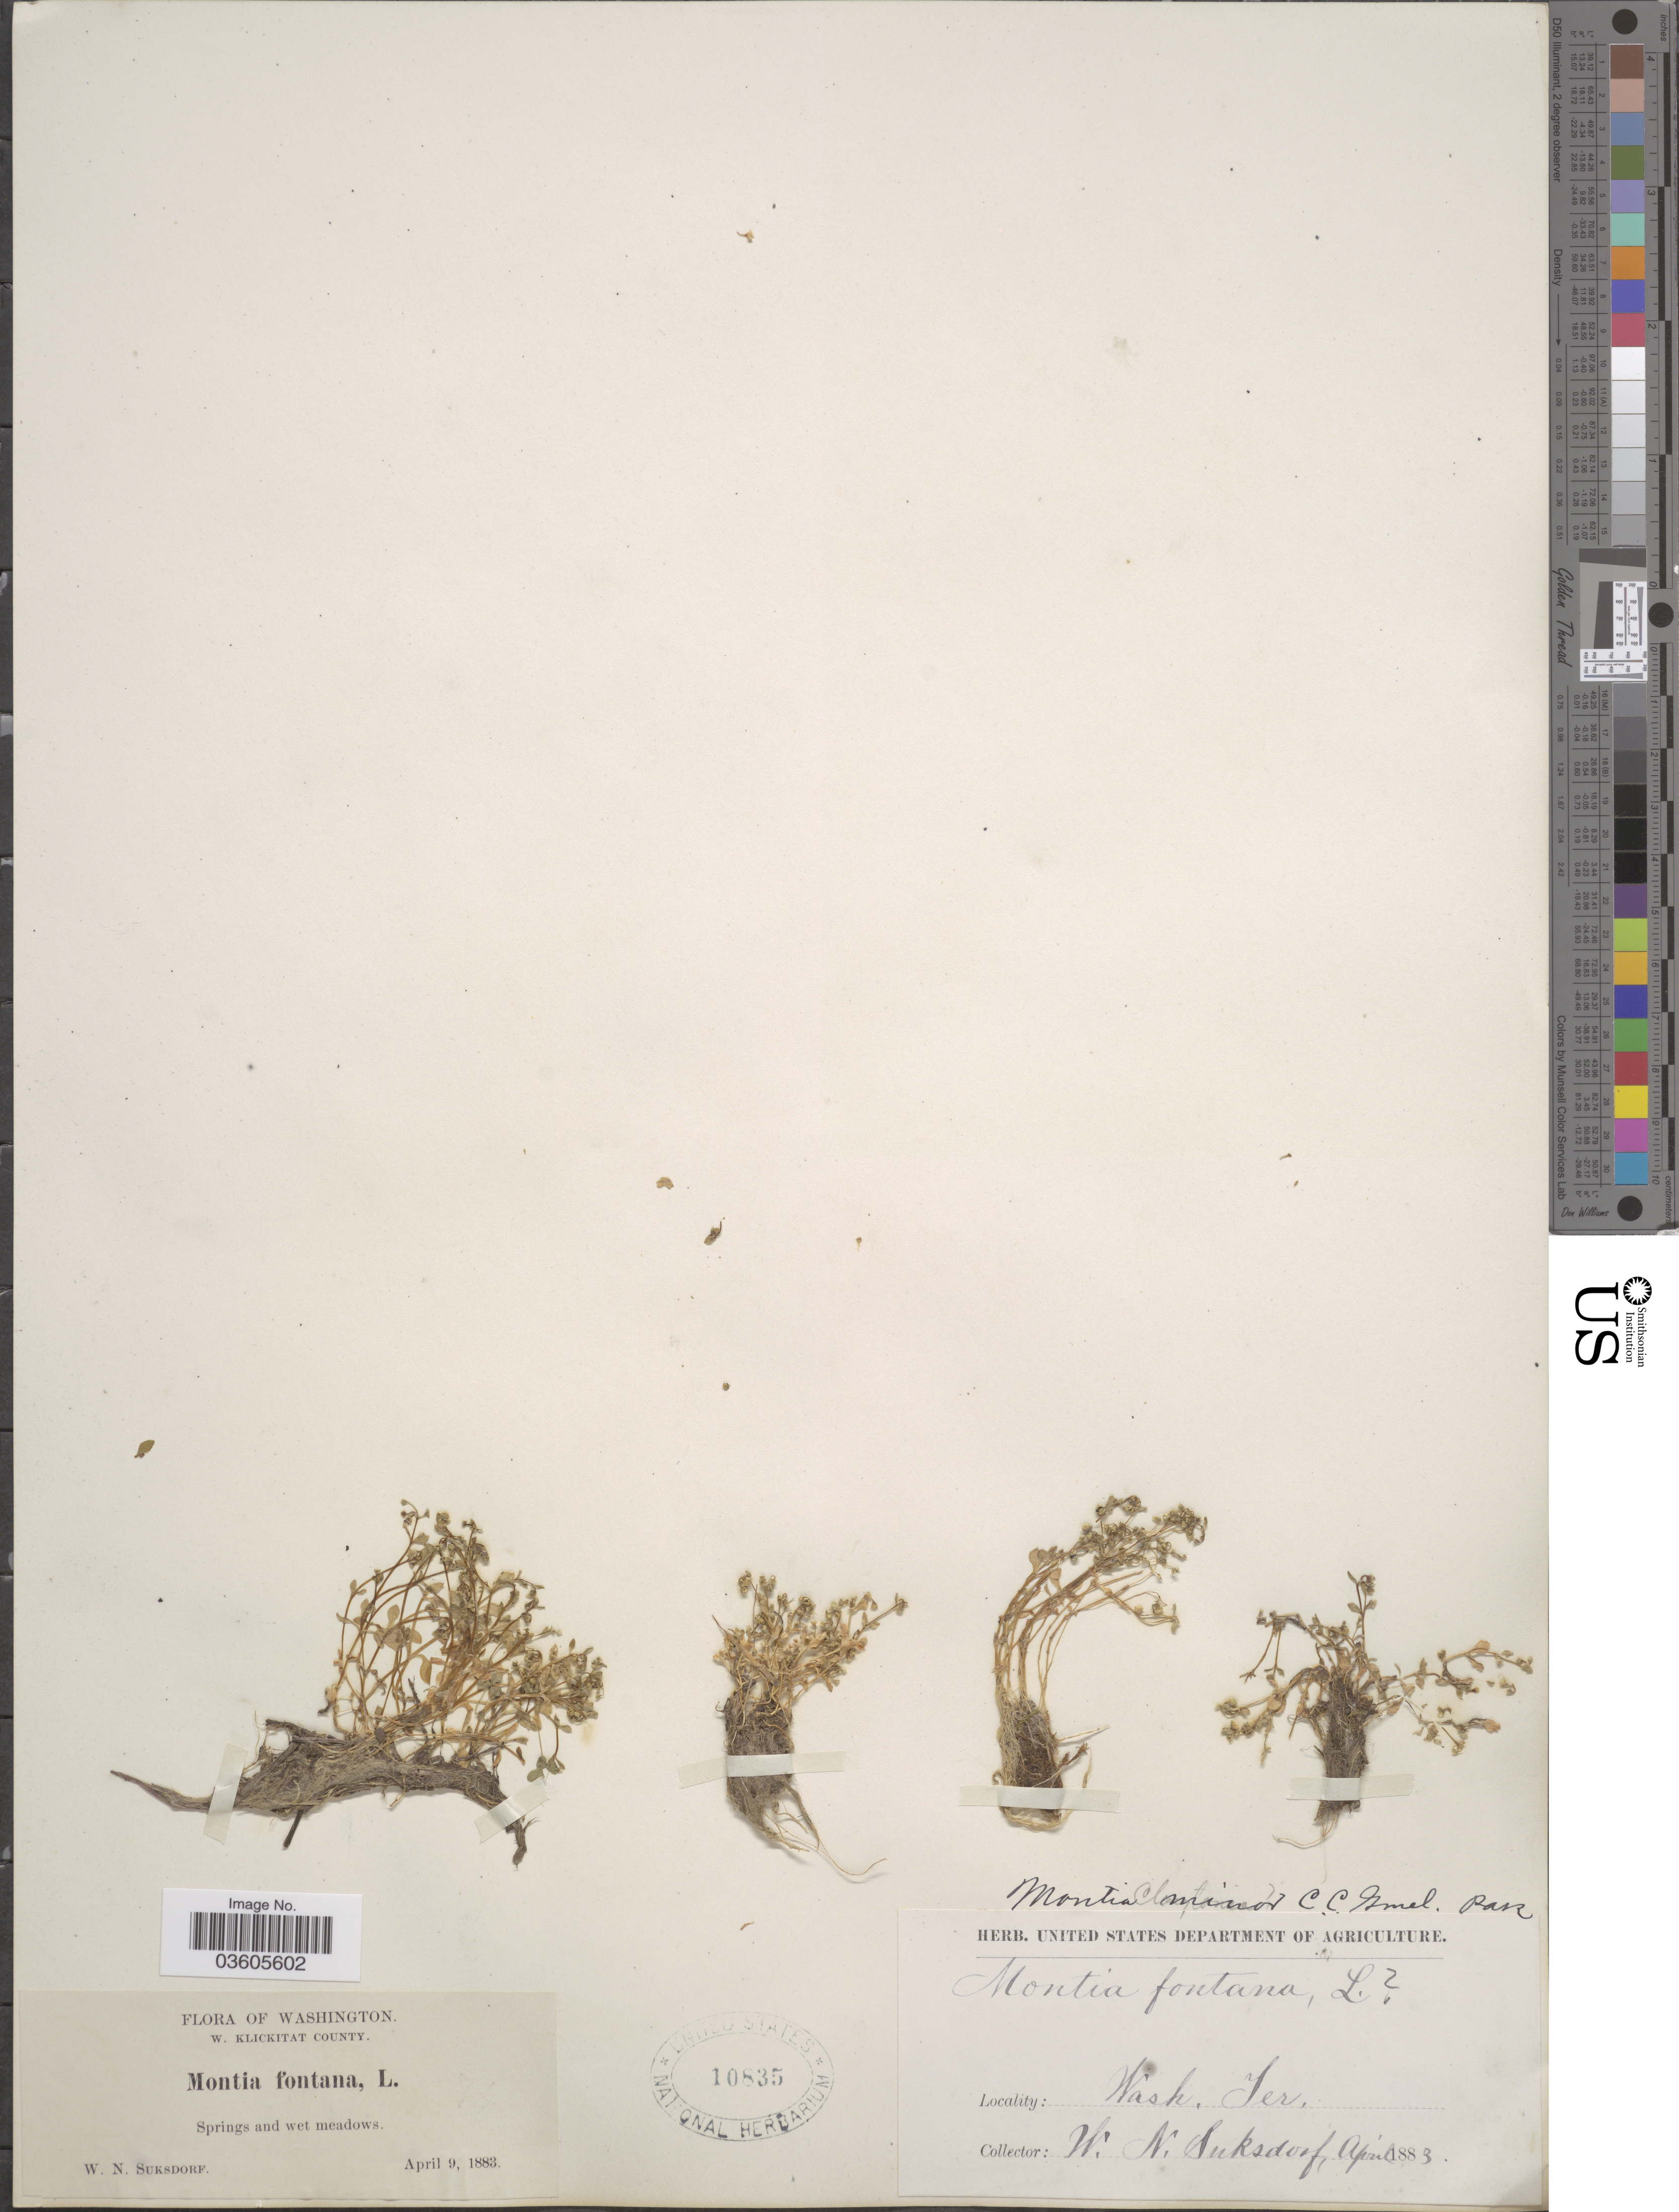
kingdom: Plantae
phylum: Tracheophyta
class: Magnoliopsida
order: Caryophyllales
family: Montiaceae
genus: Montia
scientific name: Montia minor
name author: C.C. Gmel.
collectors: W. N. Suksdorf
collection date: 1883-04-09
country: United States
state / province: Washington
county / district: Klickitat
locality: W. Klickitat County. Springs and wet meadows.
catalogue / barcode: US 10835